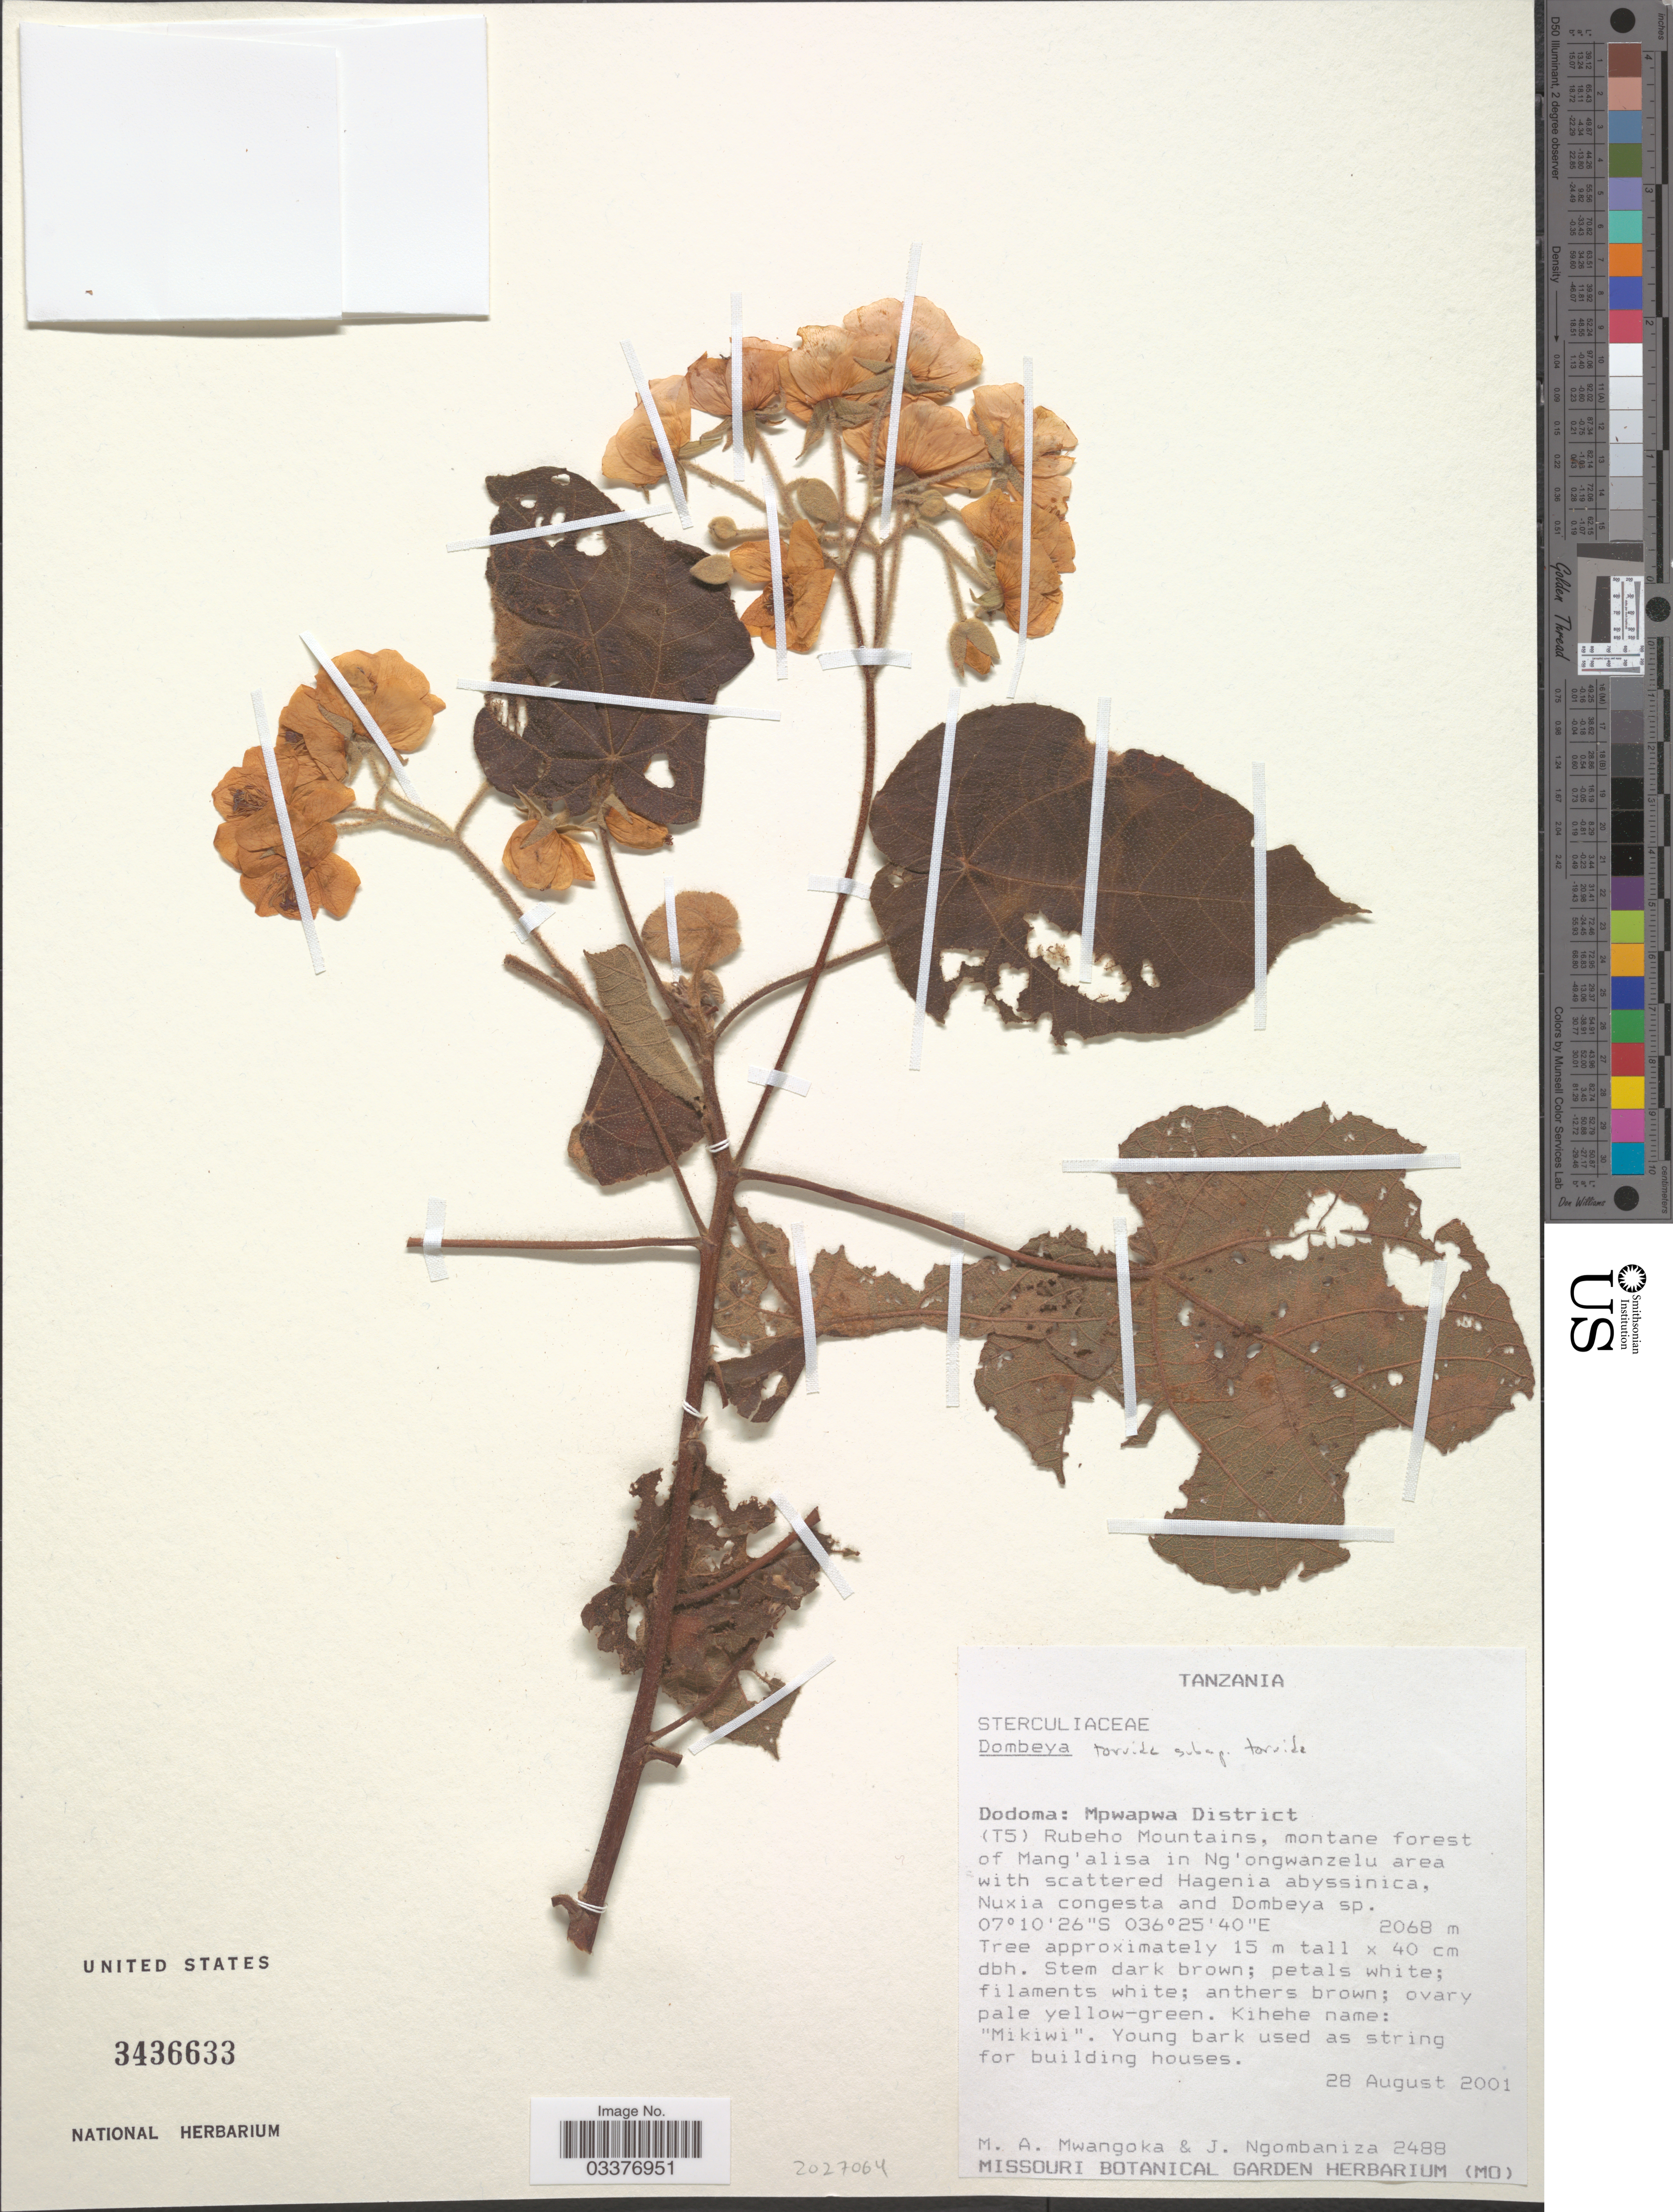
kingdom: Plantae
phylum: Tracheophyta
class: Magnoliopsida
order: Malvales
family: Malvaceae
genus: Dombeya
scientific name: Dombeya torrida subsp. torrida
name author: (J.F. Gmel.) Bamps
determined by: Jourdain-Fievet, L.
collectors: M. A. Mwangoka & J. Ngombaniza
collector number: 2488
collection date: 2001-08-28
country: Tanzania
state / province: Dodoma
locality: Mpwapwa District, (T5) Rubeho Mountains, montane forest of Mang'alisa in Ng'ongwanzelu area.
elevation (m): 2068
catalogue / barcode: US 3436633